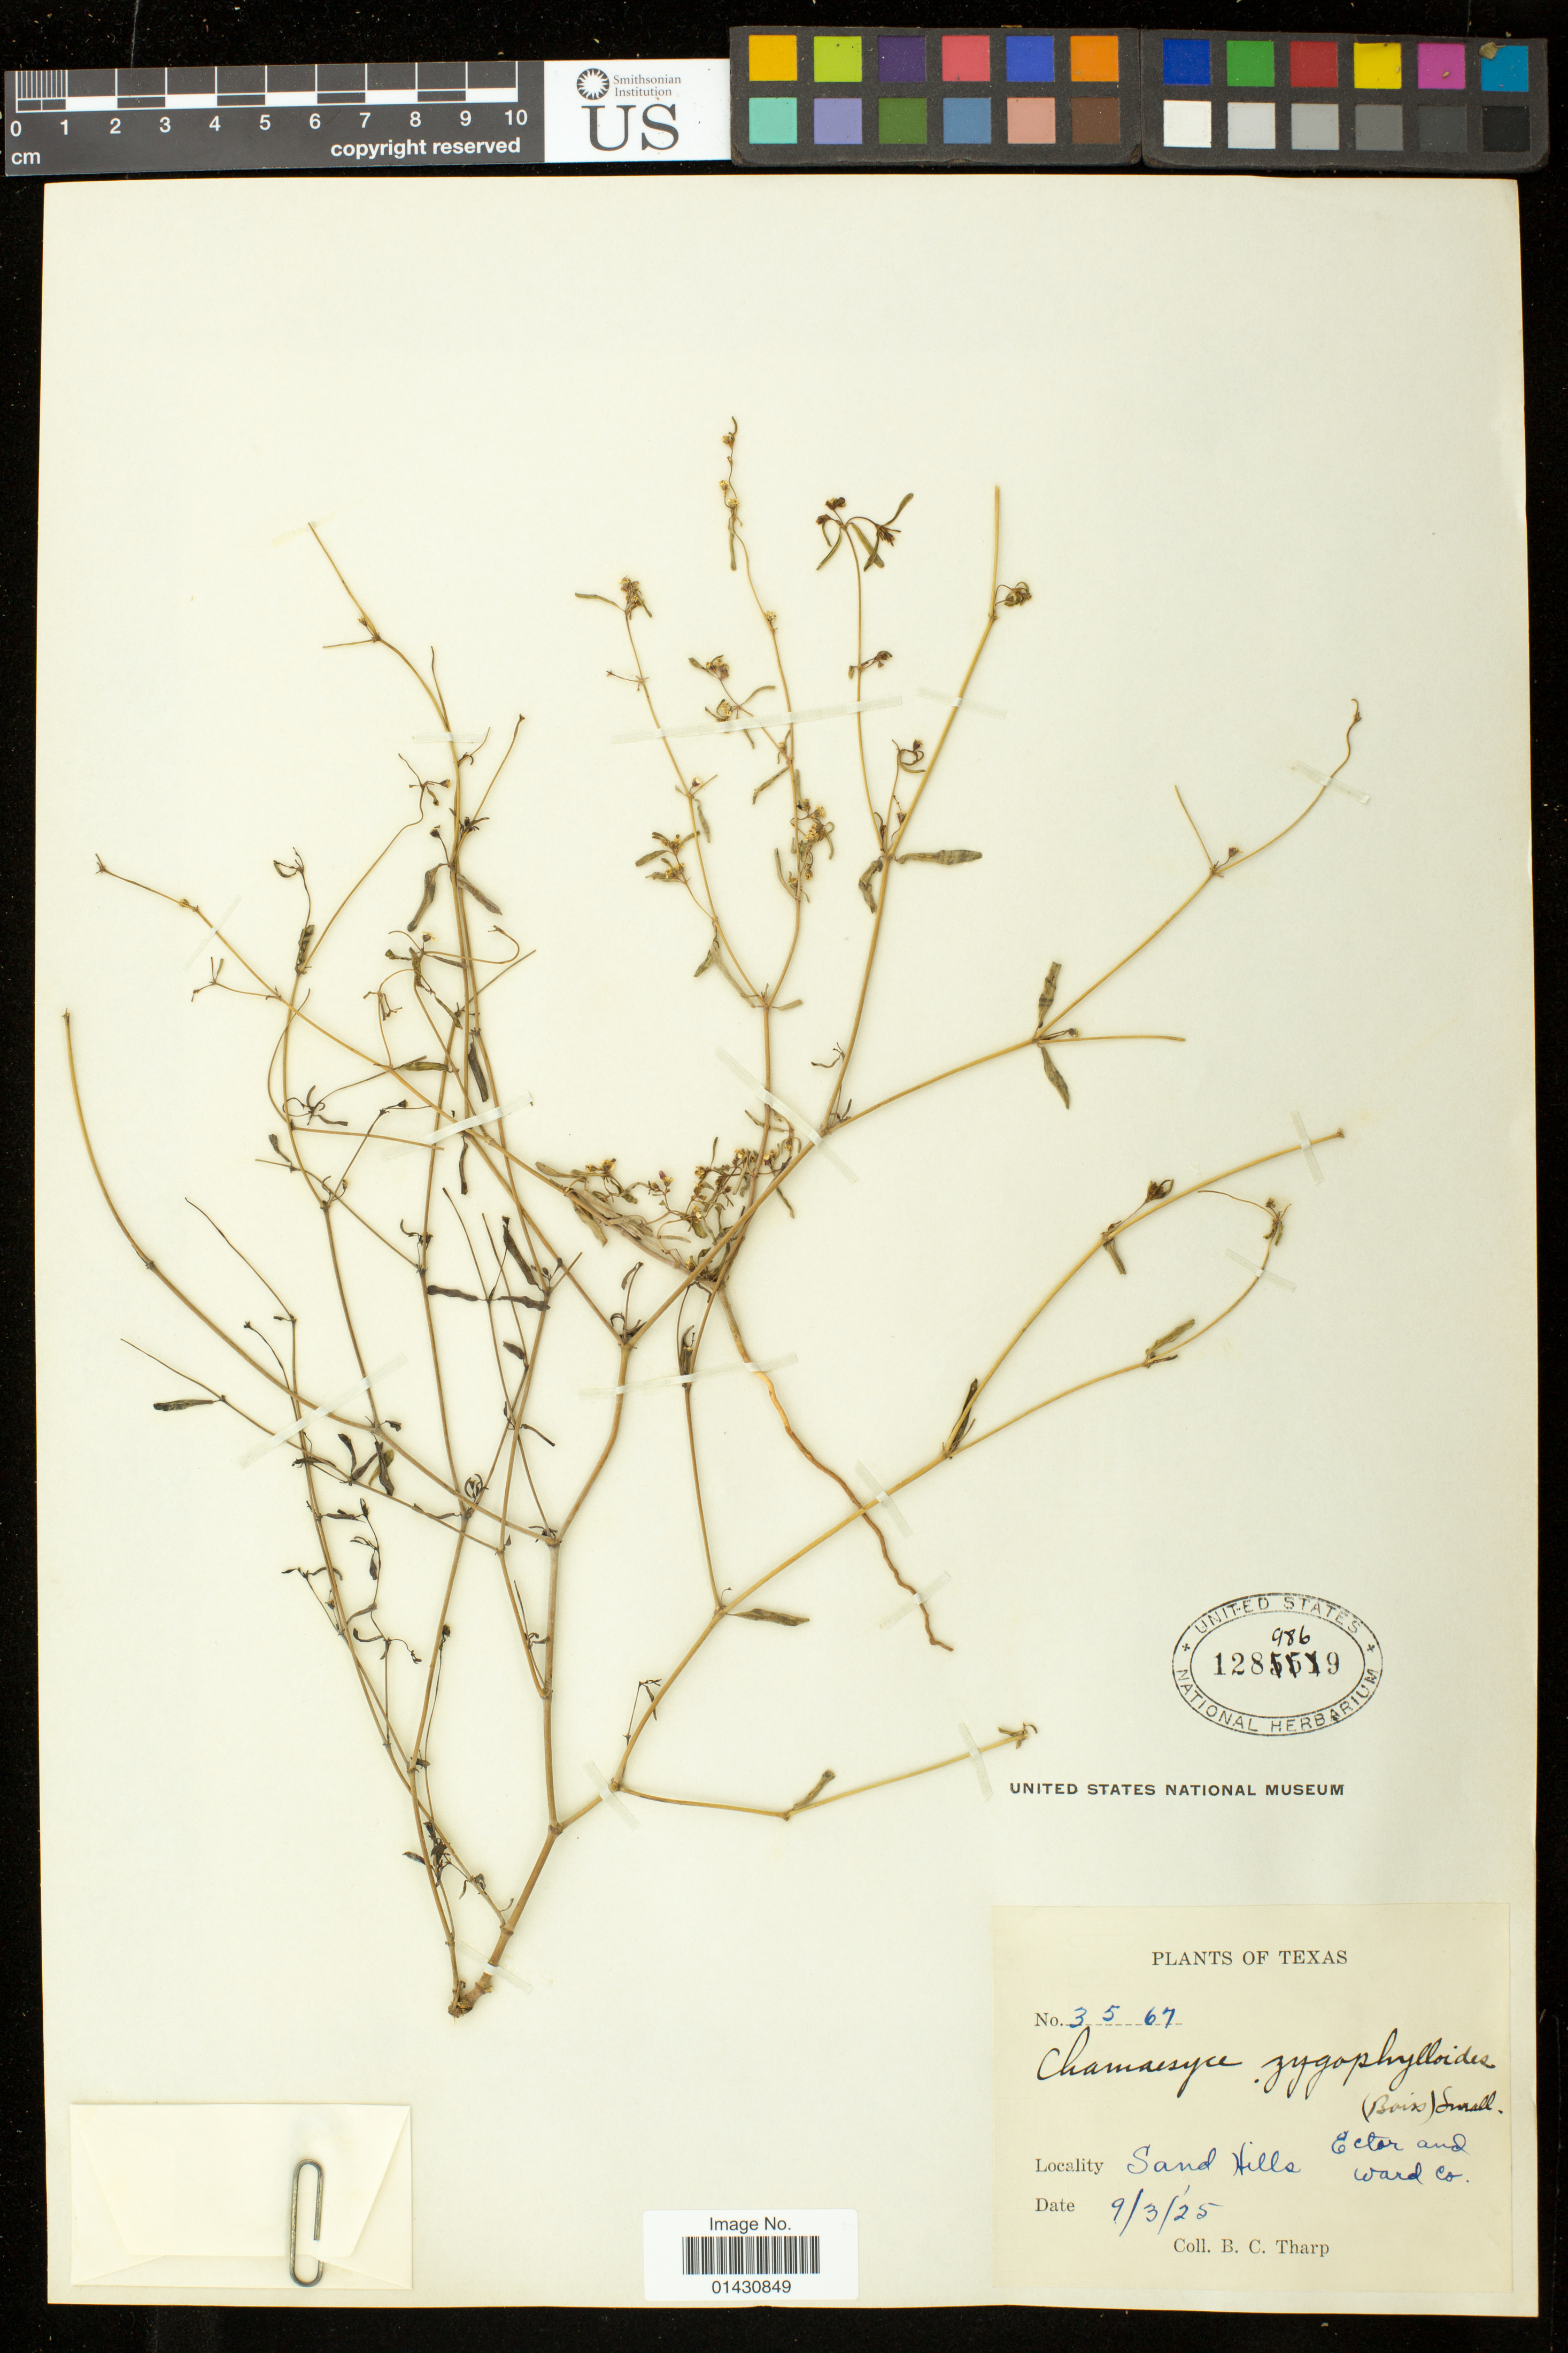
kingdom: Plantae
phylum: Tracheophyta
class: Magnoliopsida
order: Malpighiales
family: Euphorbiaceae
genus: Euphorbia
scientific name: Euphorbia missurica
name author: Raf.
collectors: B. C. Tharp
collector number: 3567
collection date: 1925-09-03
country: United States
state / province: Texas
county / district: Ector and Ward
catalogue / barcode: US 1289869